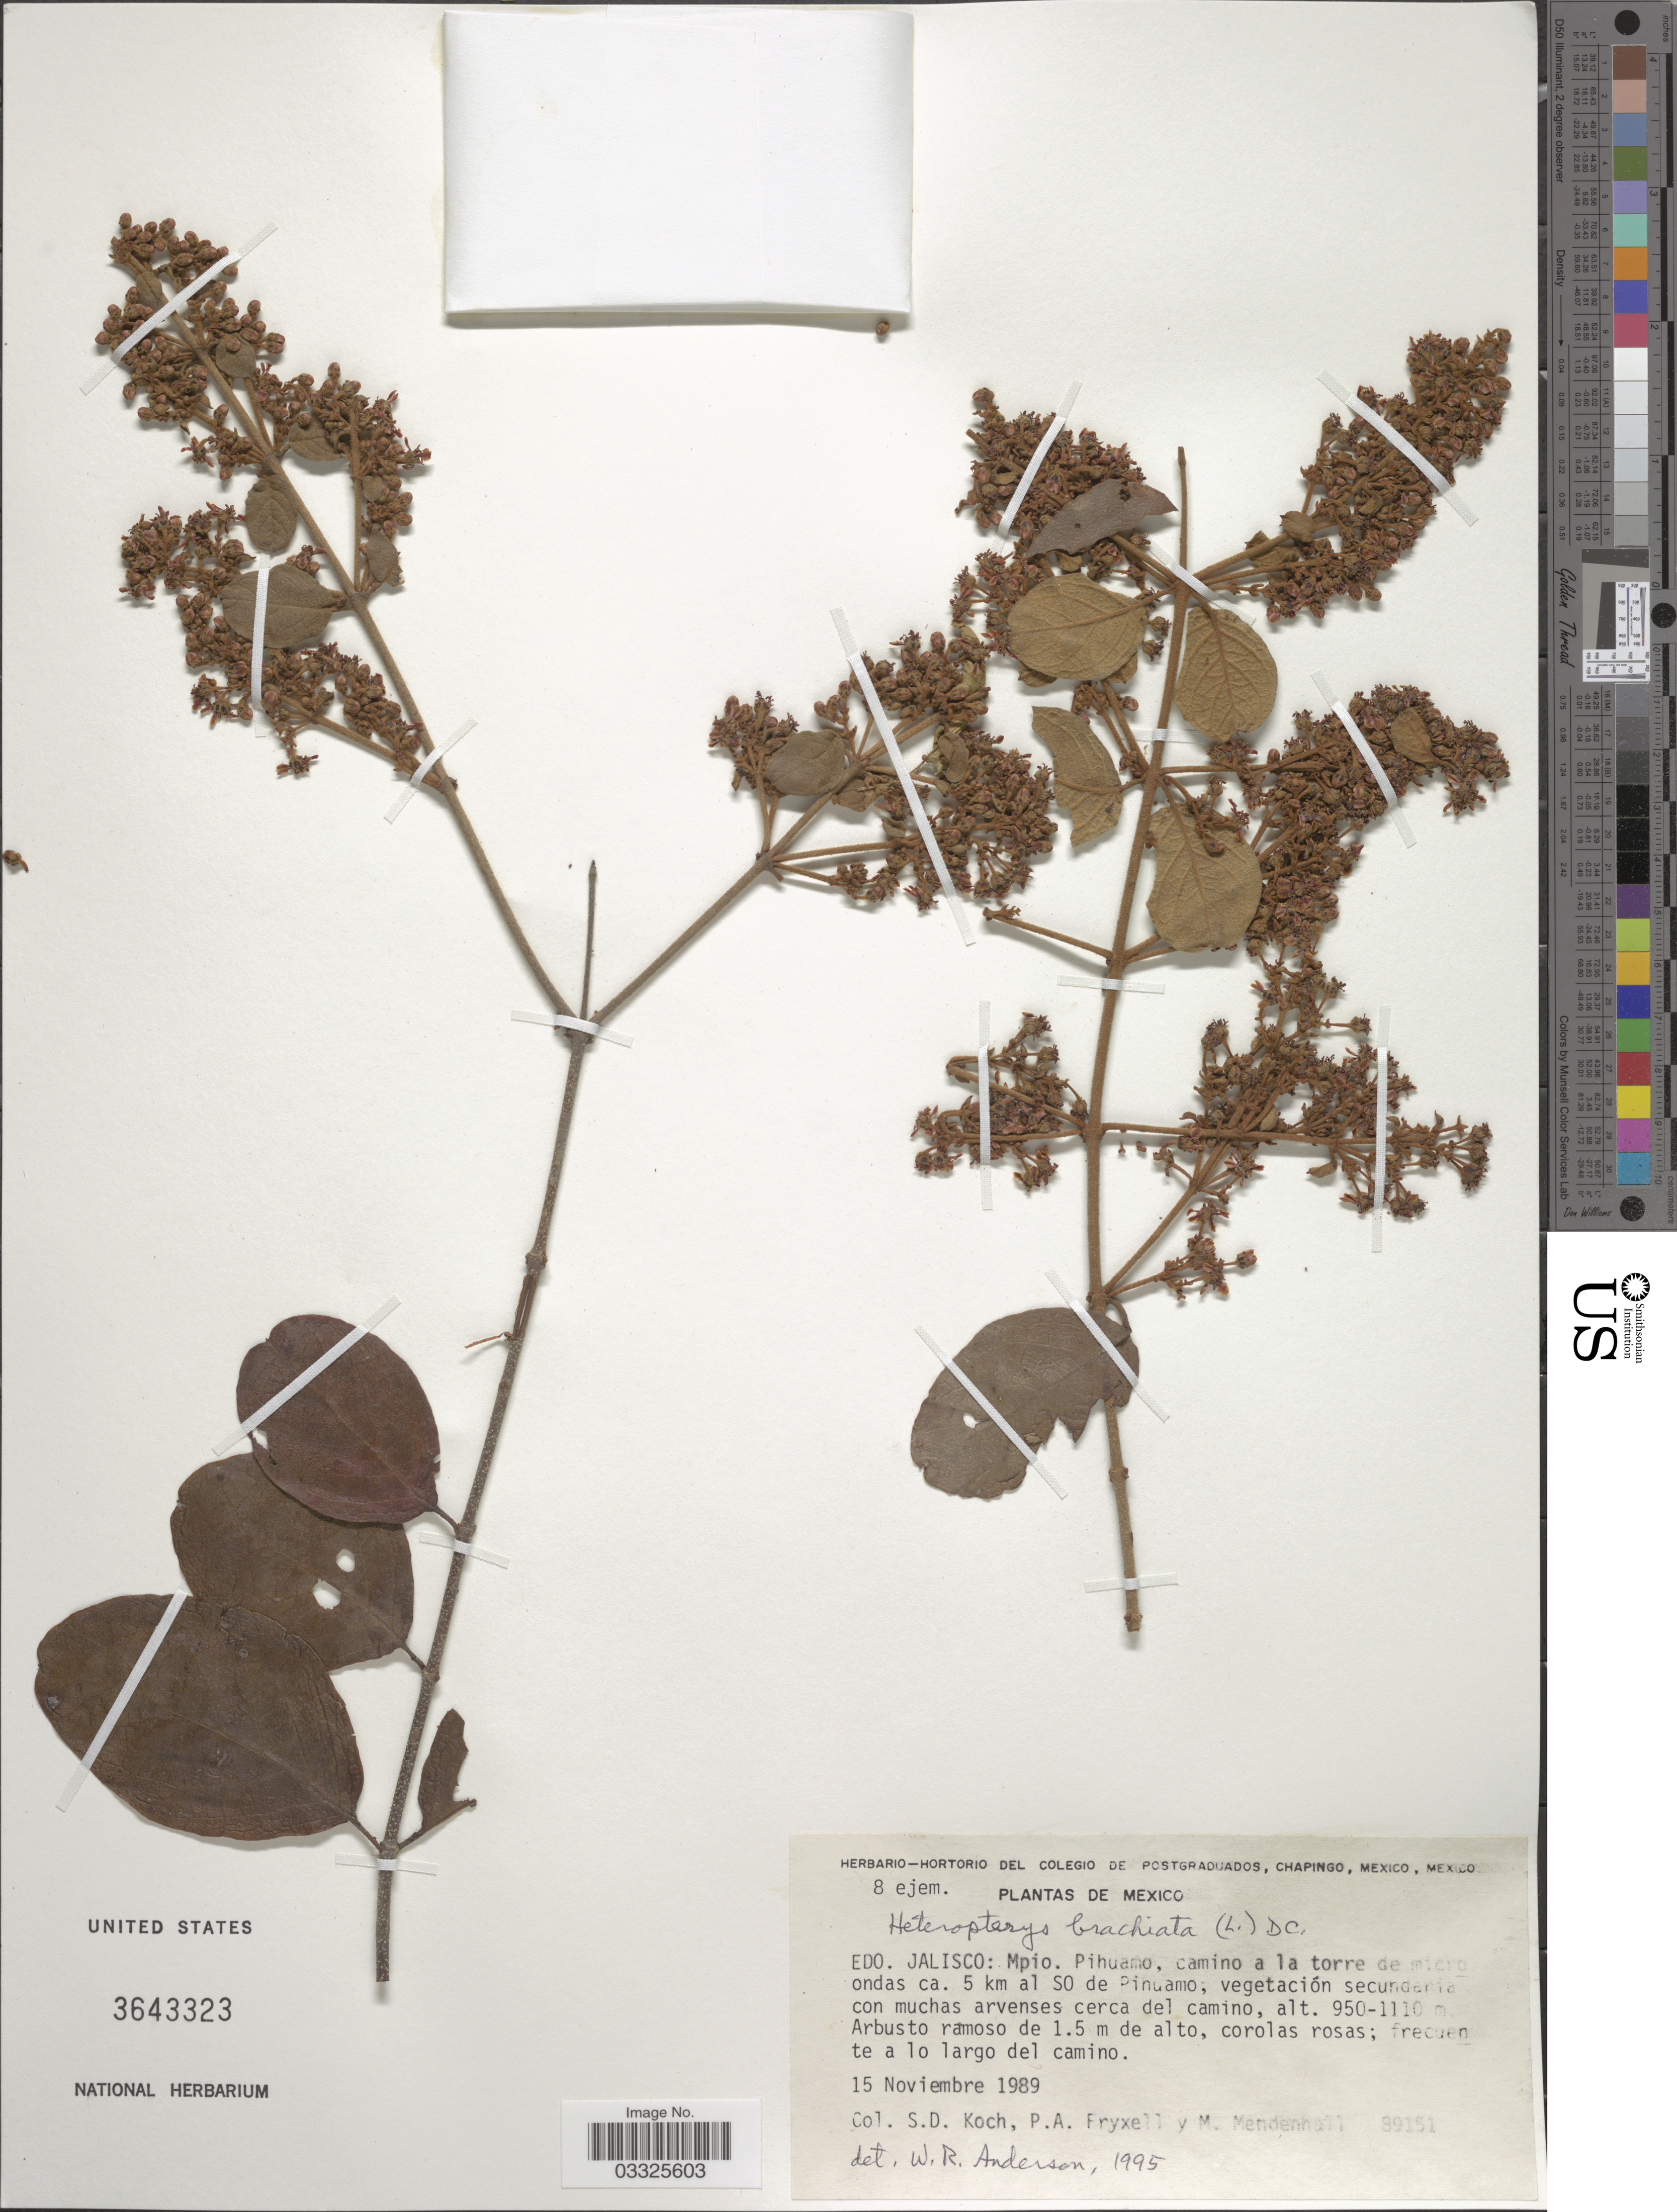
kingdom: Plantae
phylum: Tracheophyta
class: Magnoliopsida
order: Malpighiales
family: Malpighiaceae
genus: Heteropterys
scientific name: Heteropterys brachiata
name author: (L.) DC.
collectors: S. Koch, P. A. Fryxell & M. Mendenhall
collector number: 89151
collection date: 1989-11-15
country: Mexico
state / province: Jalisco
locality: Mpio. Pihuamo, camino a la torre de micro ondas ca. 5 km al SO de Pihuamo.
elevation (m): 950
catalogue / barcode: US 3643323